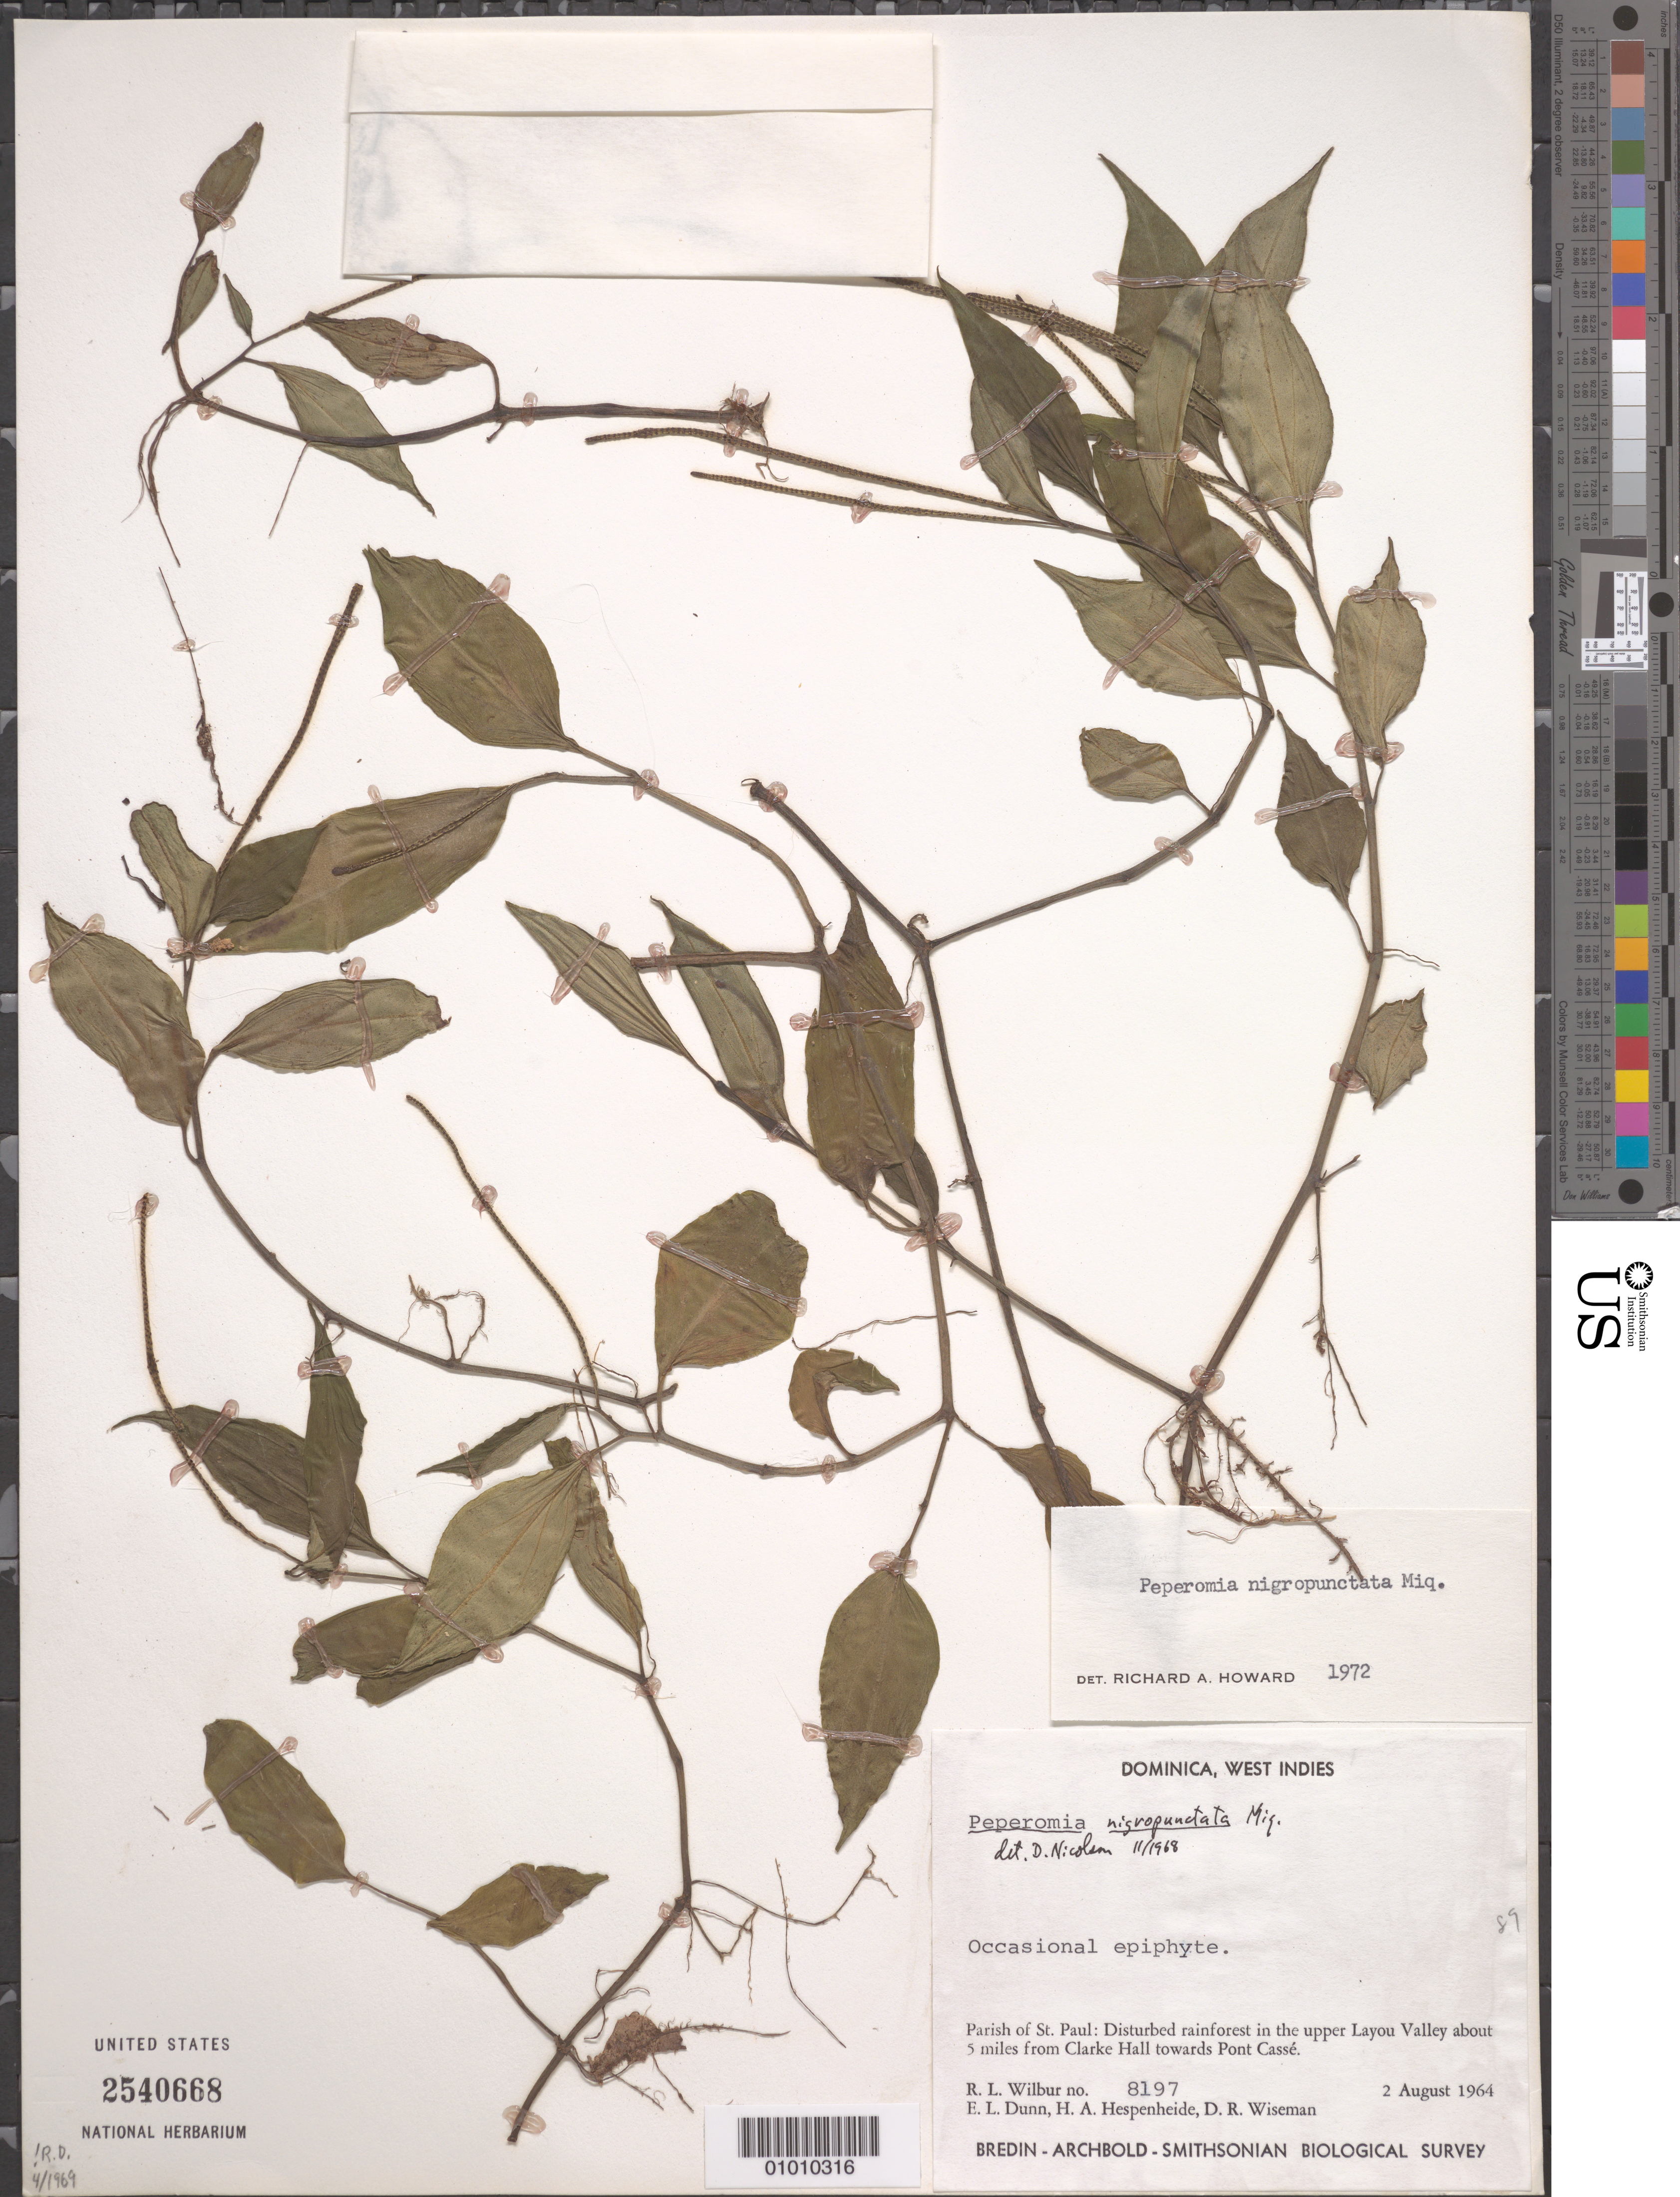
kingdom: Plantae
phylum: Tracheophyta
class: Magnoliopsida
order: Piperales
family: Piperaceae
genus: Peperomia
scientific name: Peperomia nigropunctata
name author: Miq.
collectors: R. L. Wilbur, E. Dunn, E. Hespenheide & D. R. Wiseman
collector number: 8197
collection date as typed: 02 Aug 1964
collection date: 1964-08-02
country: Dominica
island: Dominica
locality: Parish of St. Paul: Disturbed rainforest in the upper Layou Valley about 5 miles from Clarke Hall towards Pont Casse.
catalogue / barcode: US 2540668